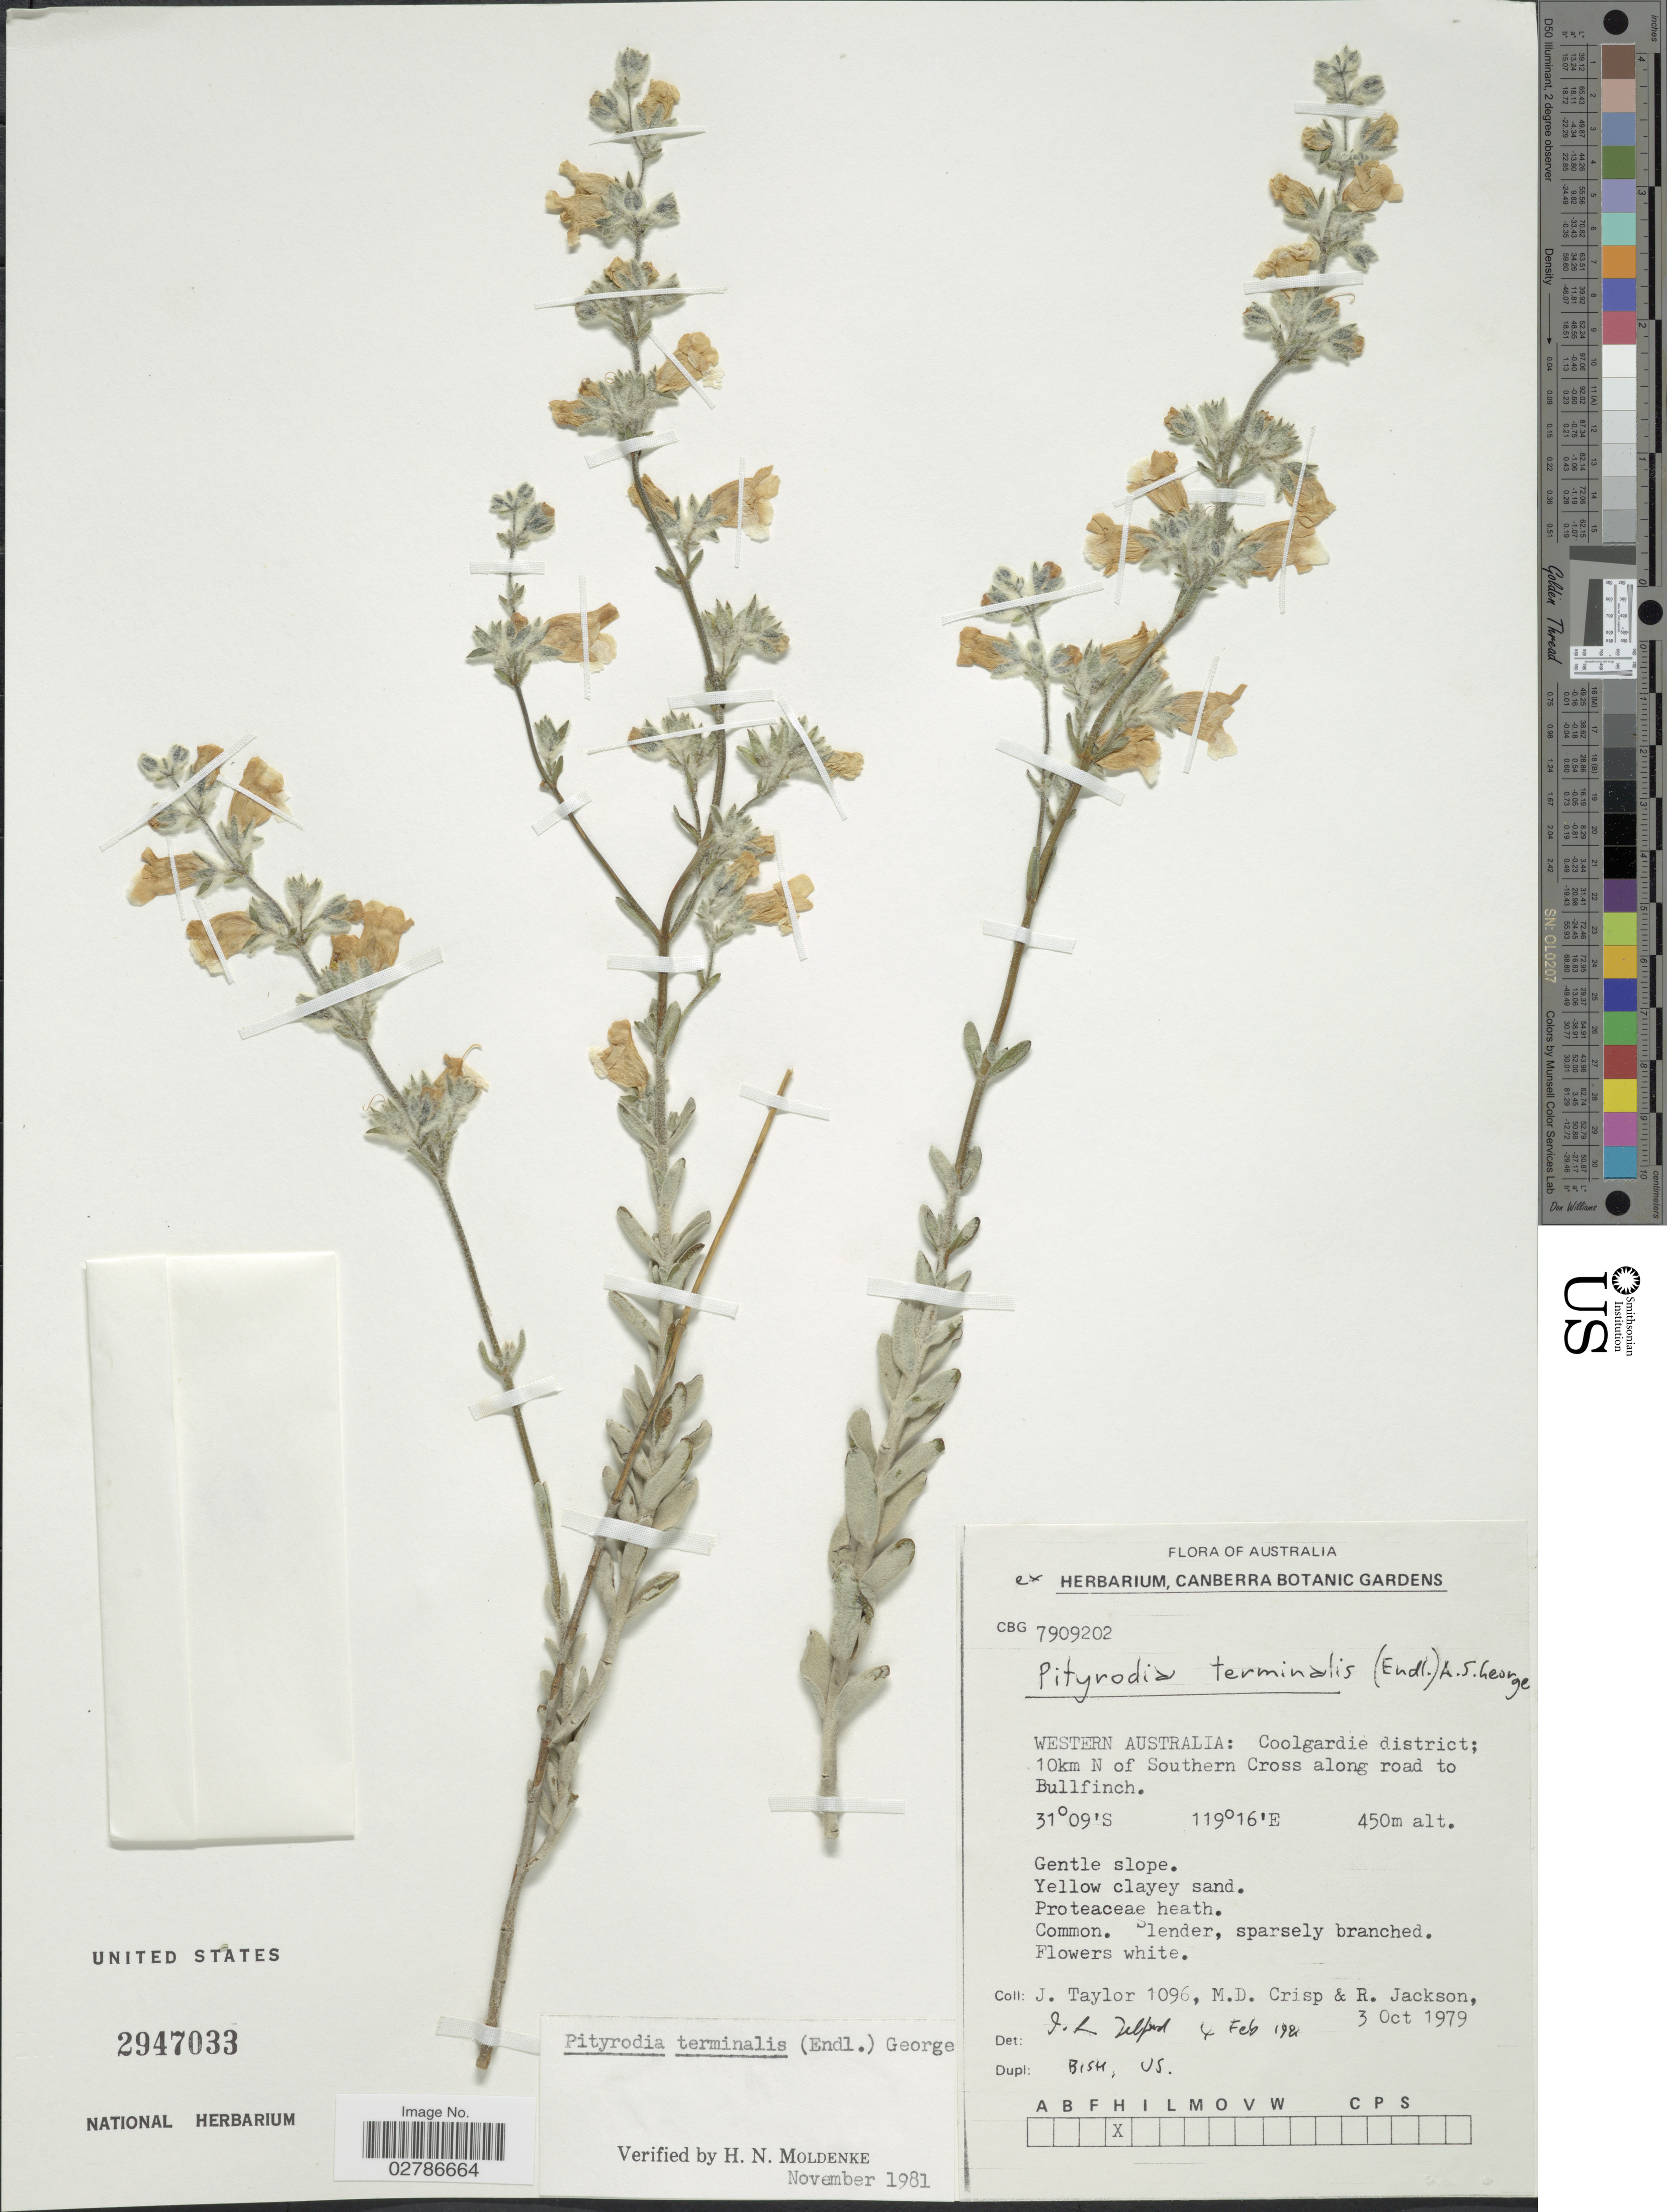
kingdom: Plantae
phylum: Tracheophyta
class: Magnoliopsida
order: Lamiales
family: Lamiaceae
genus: Pityrodia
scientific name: Pityrodia terminalis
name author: (Endl.) A.S. George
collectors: J. Taylor, M. Crisp & R. Jackson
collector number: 1096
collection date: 1979-10-03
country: Australia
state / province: Western Australia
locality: Coolgardie district; 10km N of Southern Cross along road to Bullfinch.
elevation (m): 450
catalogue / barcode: US 2947033